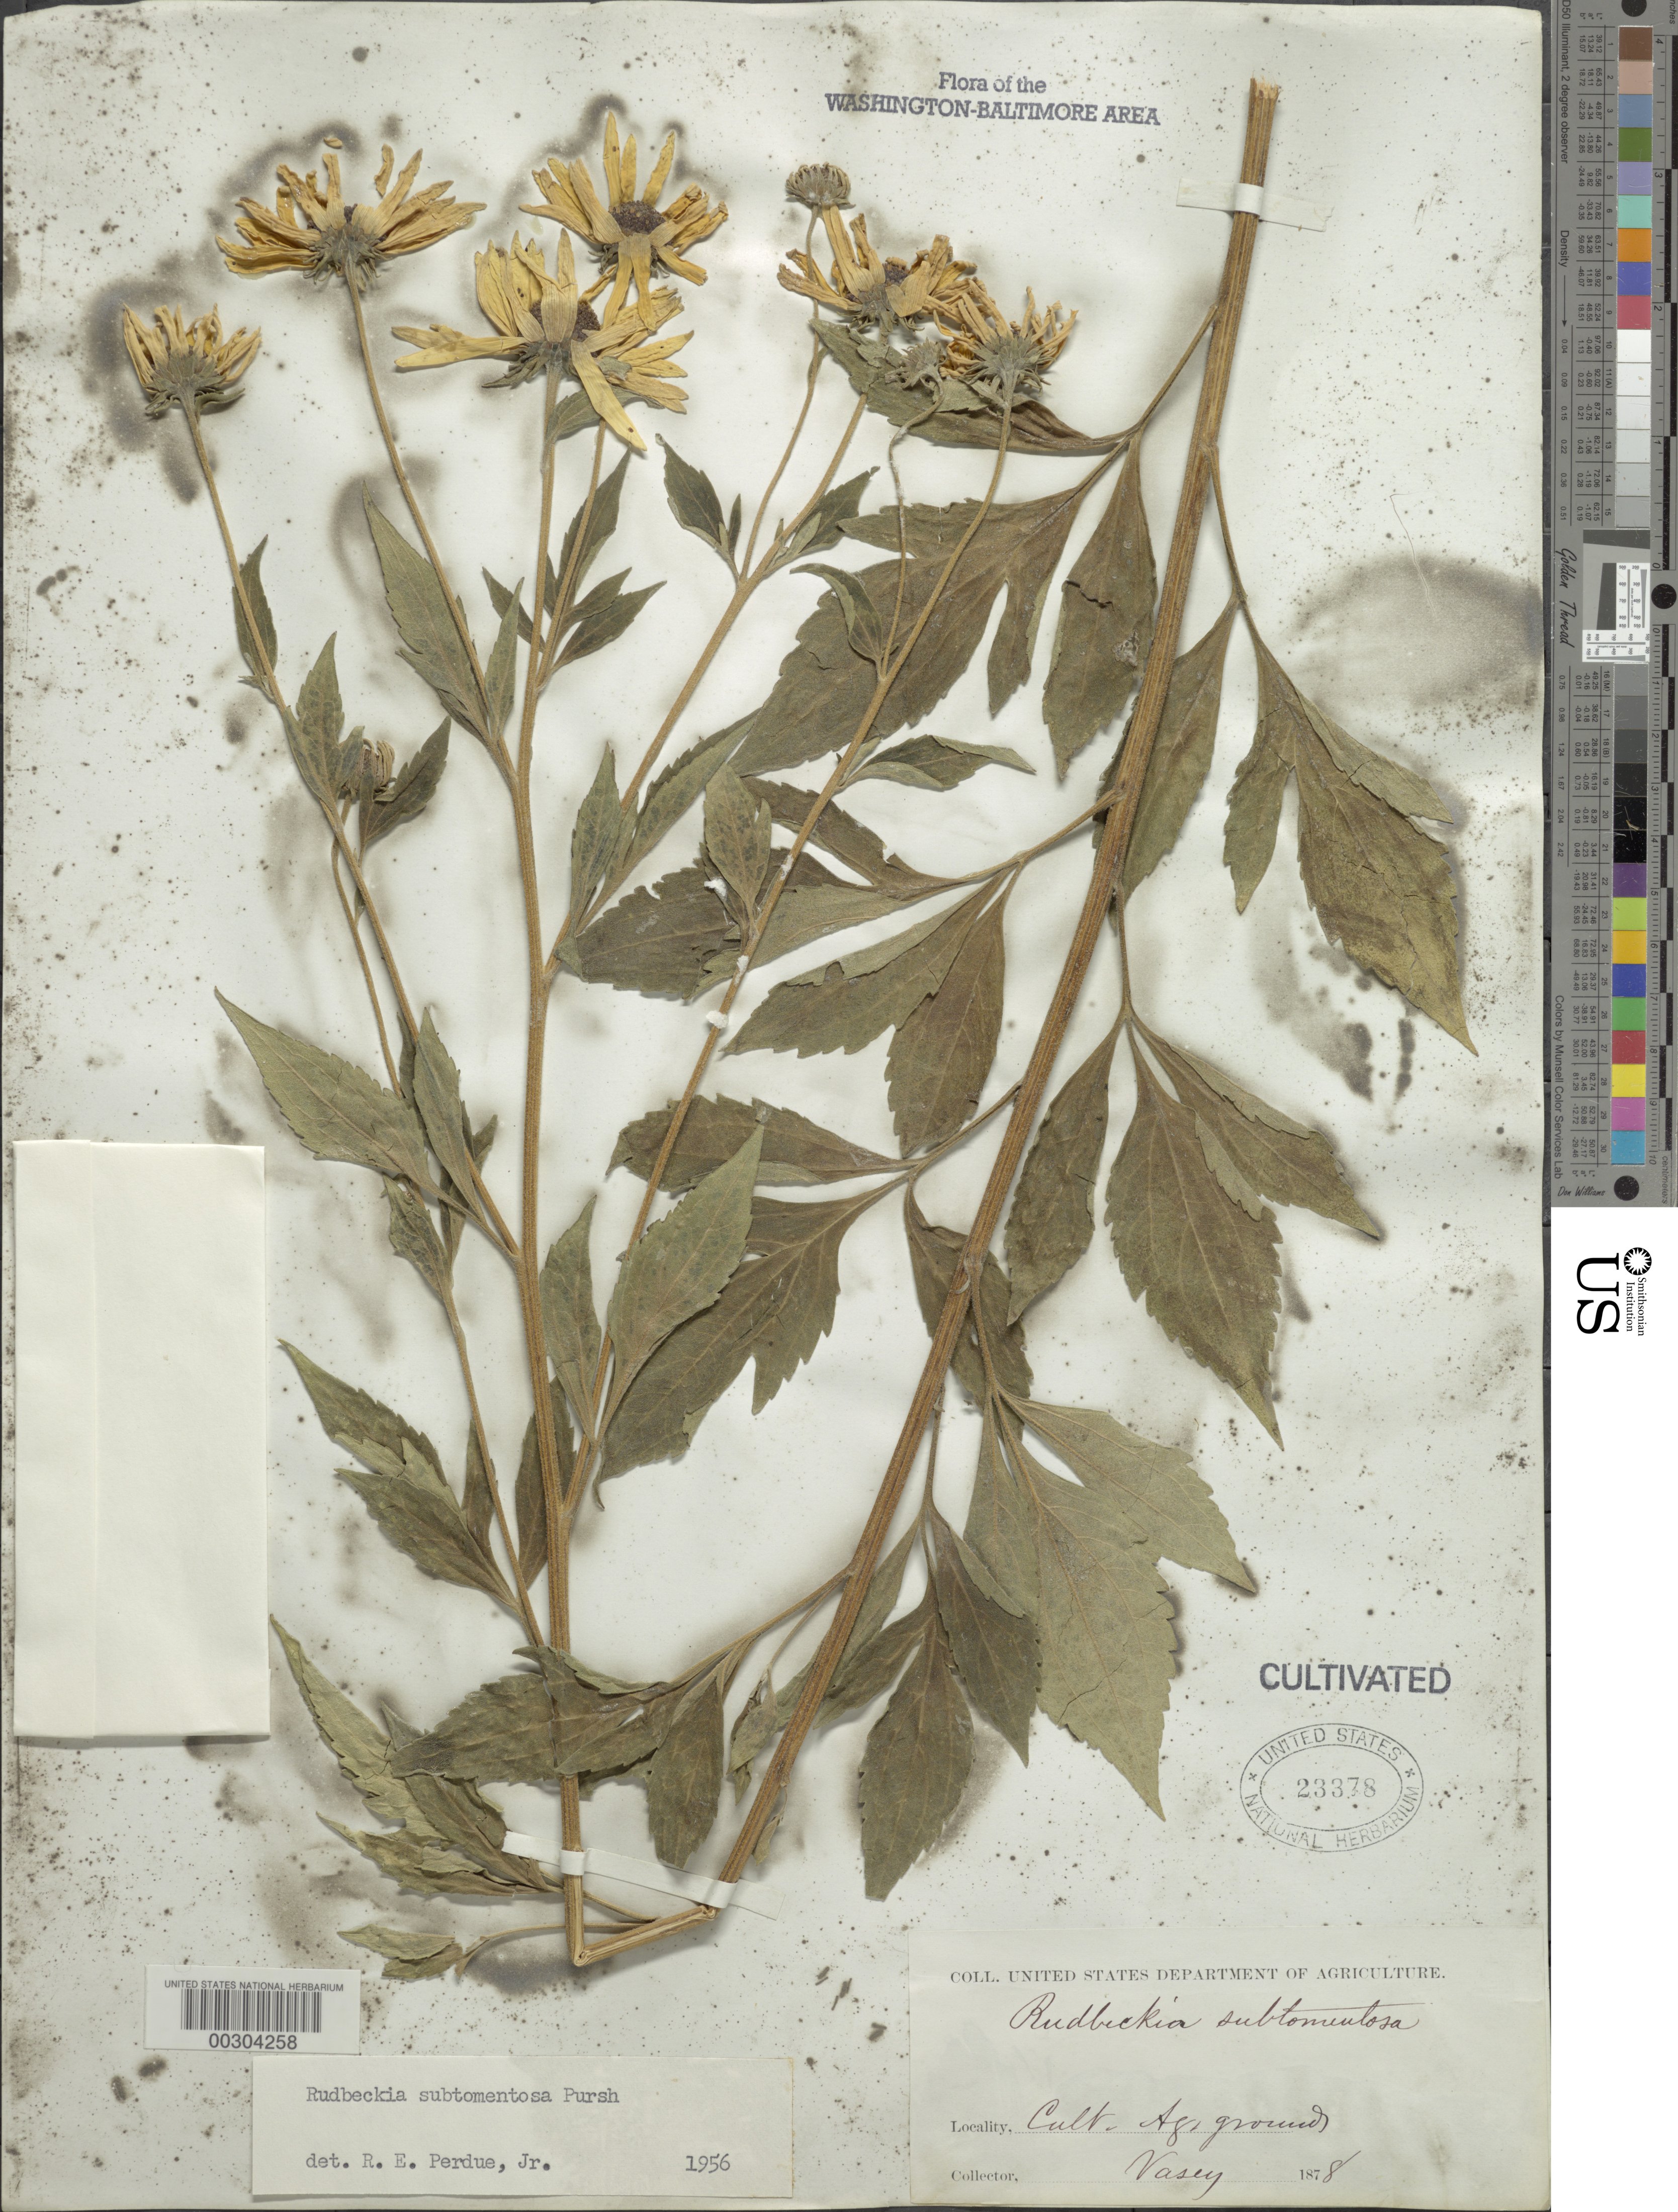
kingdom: Plantae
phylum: Tracheophyta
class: Magnoliopsida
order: Asterales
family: Asteraceae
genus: Rudbeckia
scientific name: Rudbeckia subtomentosa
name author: Pursh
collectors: G. R. Vasey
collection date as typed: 1878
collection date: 1878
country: United States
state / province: District of Columbia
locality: Department of Agriculture grounds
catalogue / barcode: US 23378